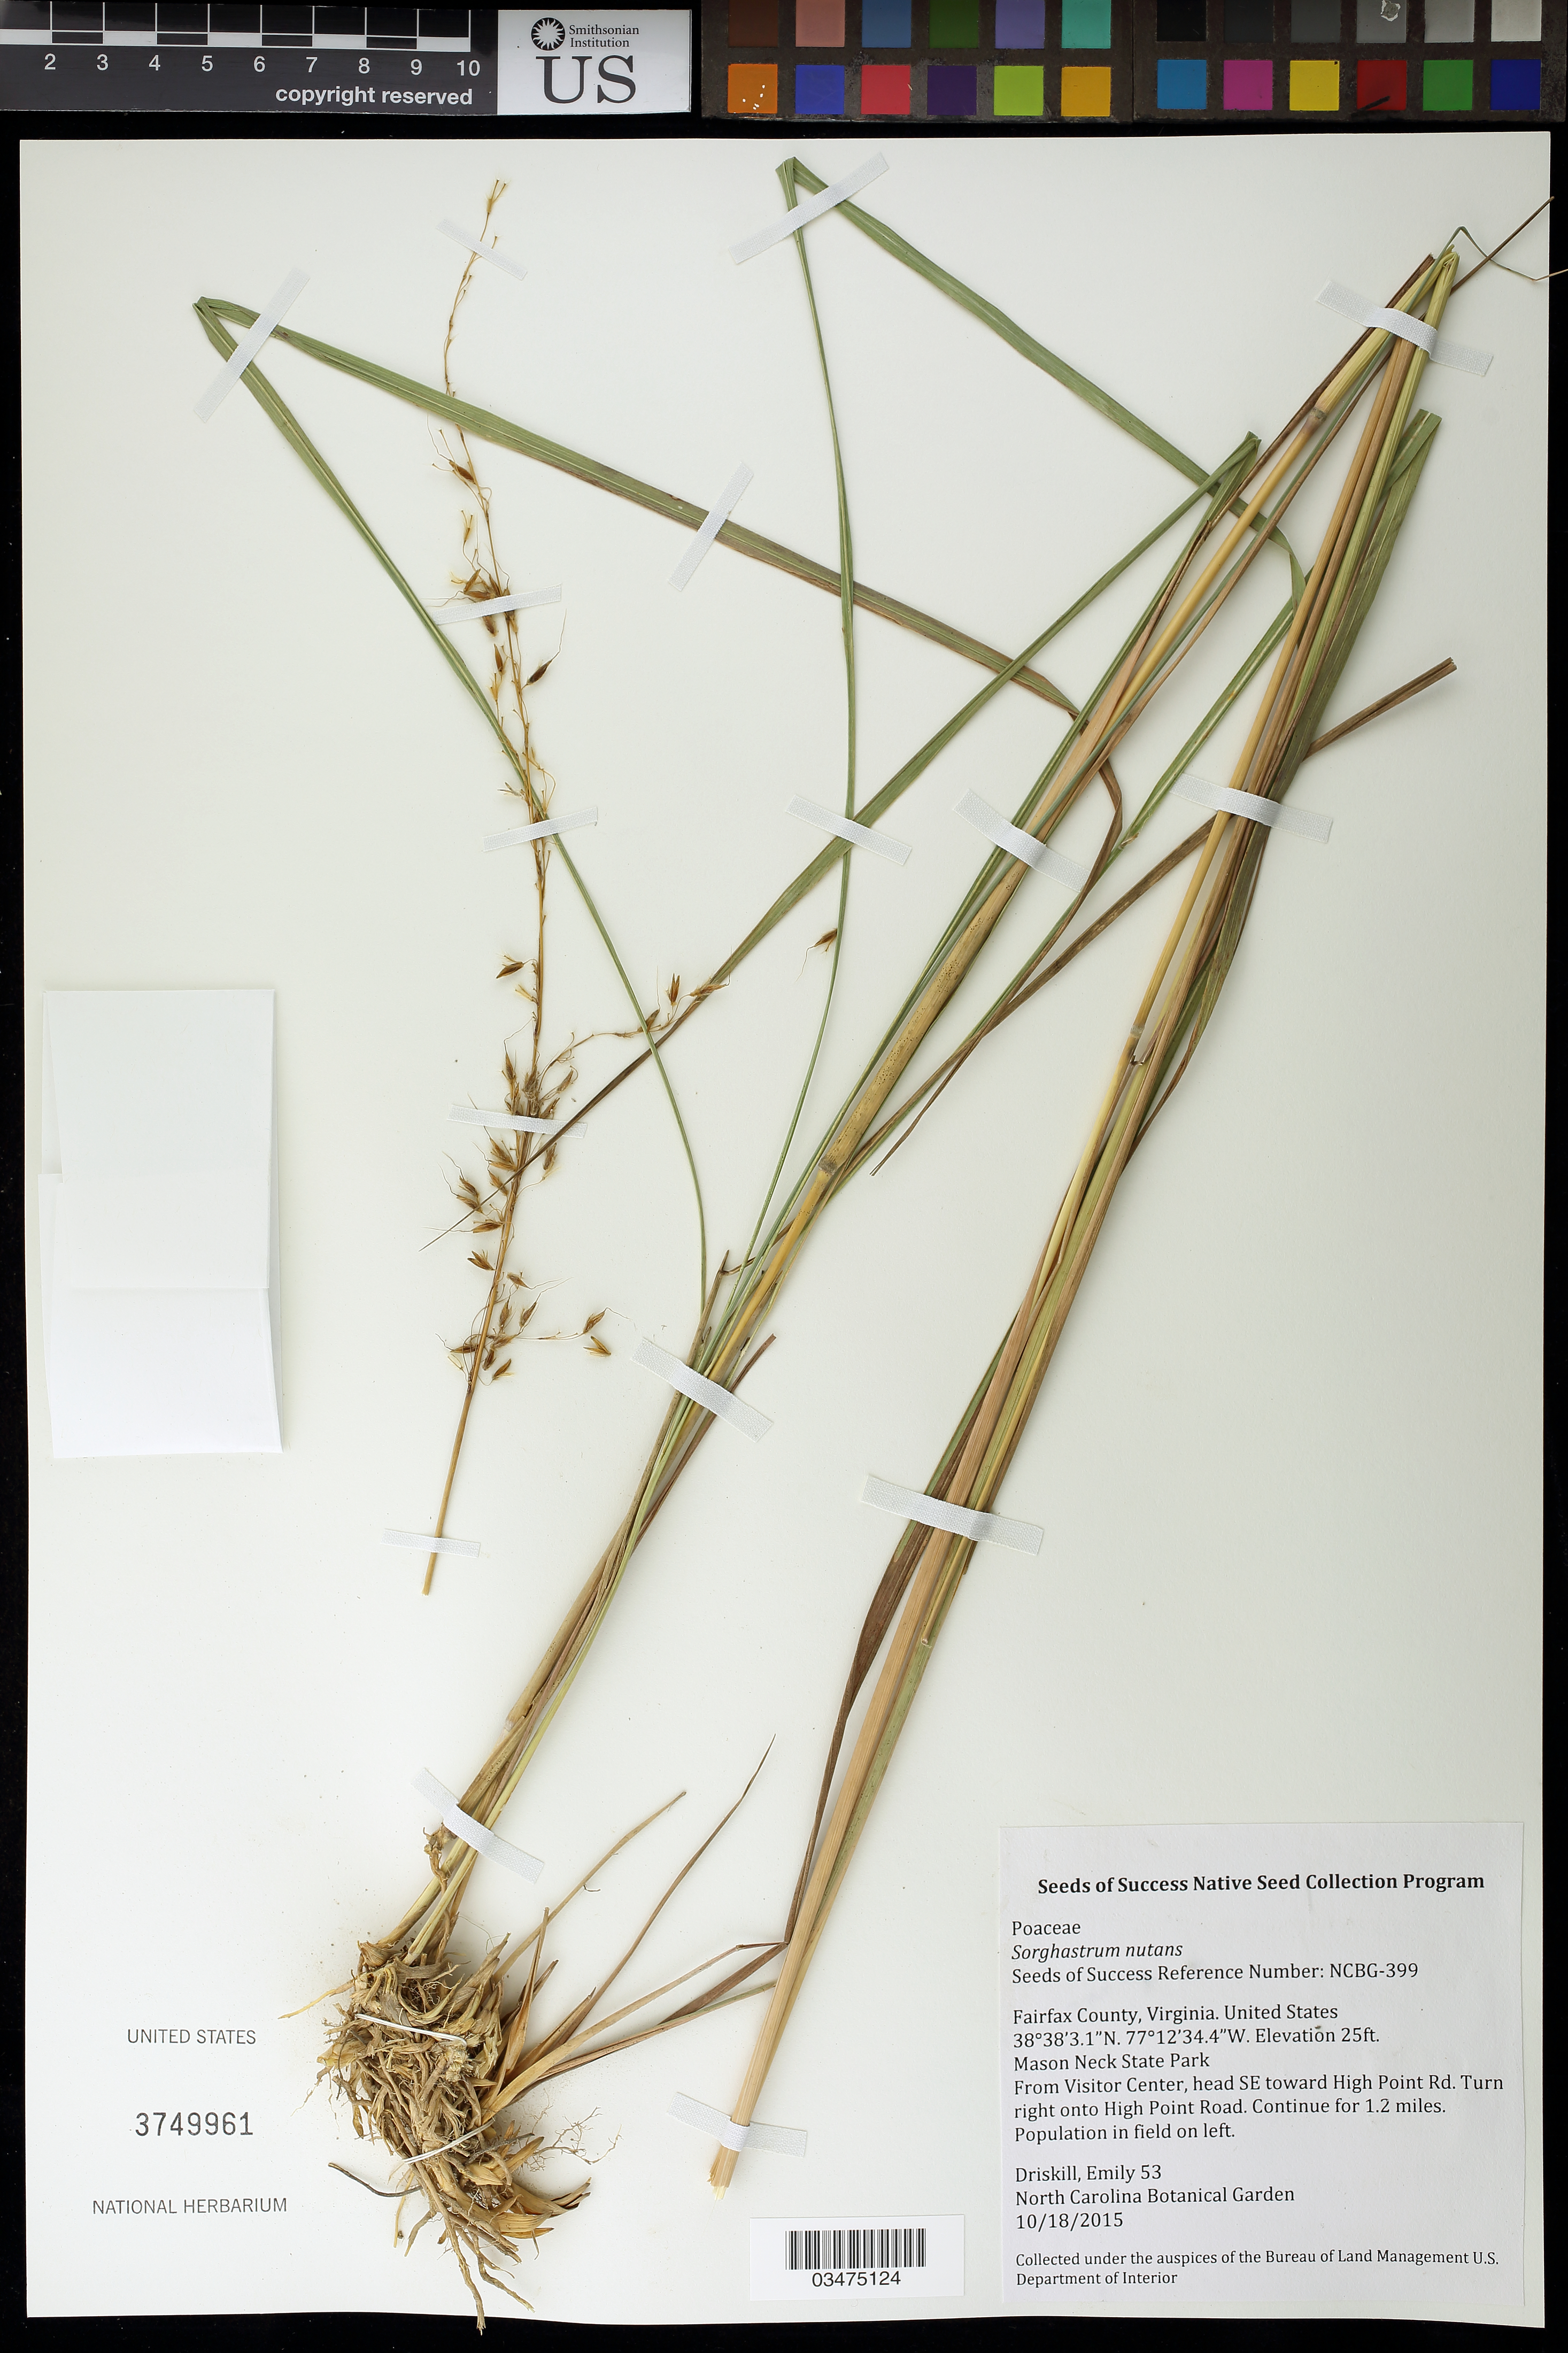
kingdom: Plantae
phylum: Tracheophyta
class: Liliopsida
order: Poales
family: Poaceae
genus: Sorghastrum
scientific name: Sorghastrum nutans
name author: (L.) Nash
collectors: E. Driskill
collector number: NCBG-399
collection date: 2015-10-18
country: United States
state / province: Virginia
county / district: Fairfax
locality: Mason Neck State Park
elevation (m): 8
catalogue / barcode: US 3749961